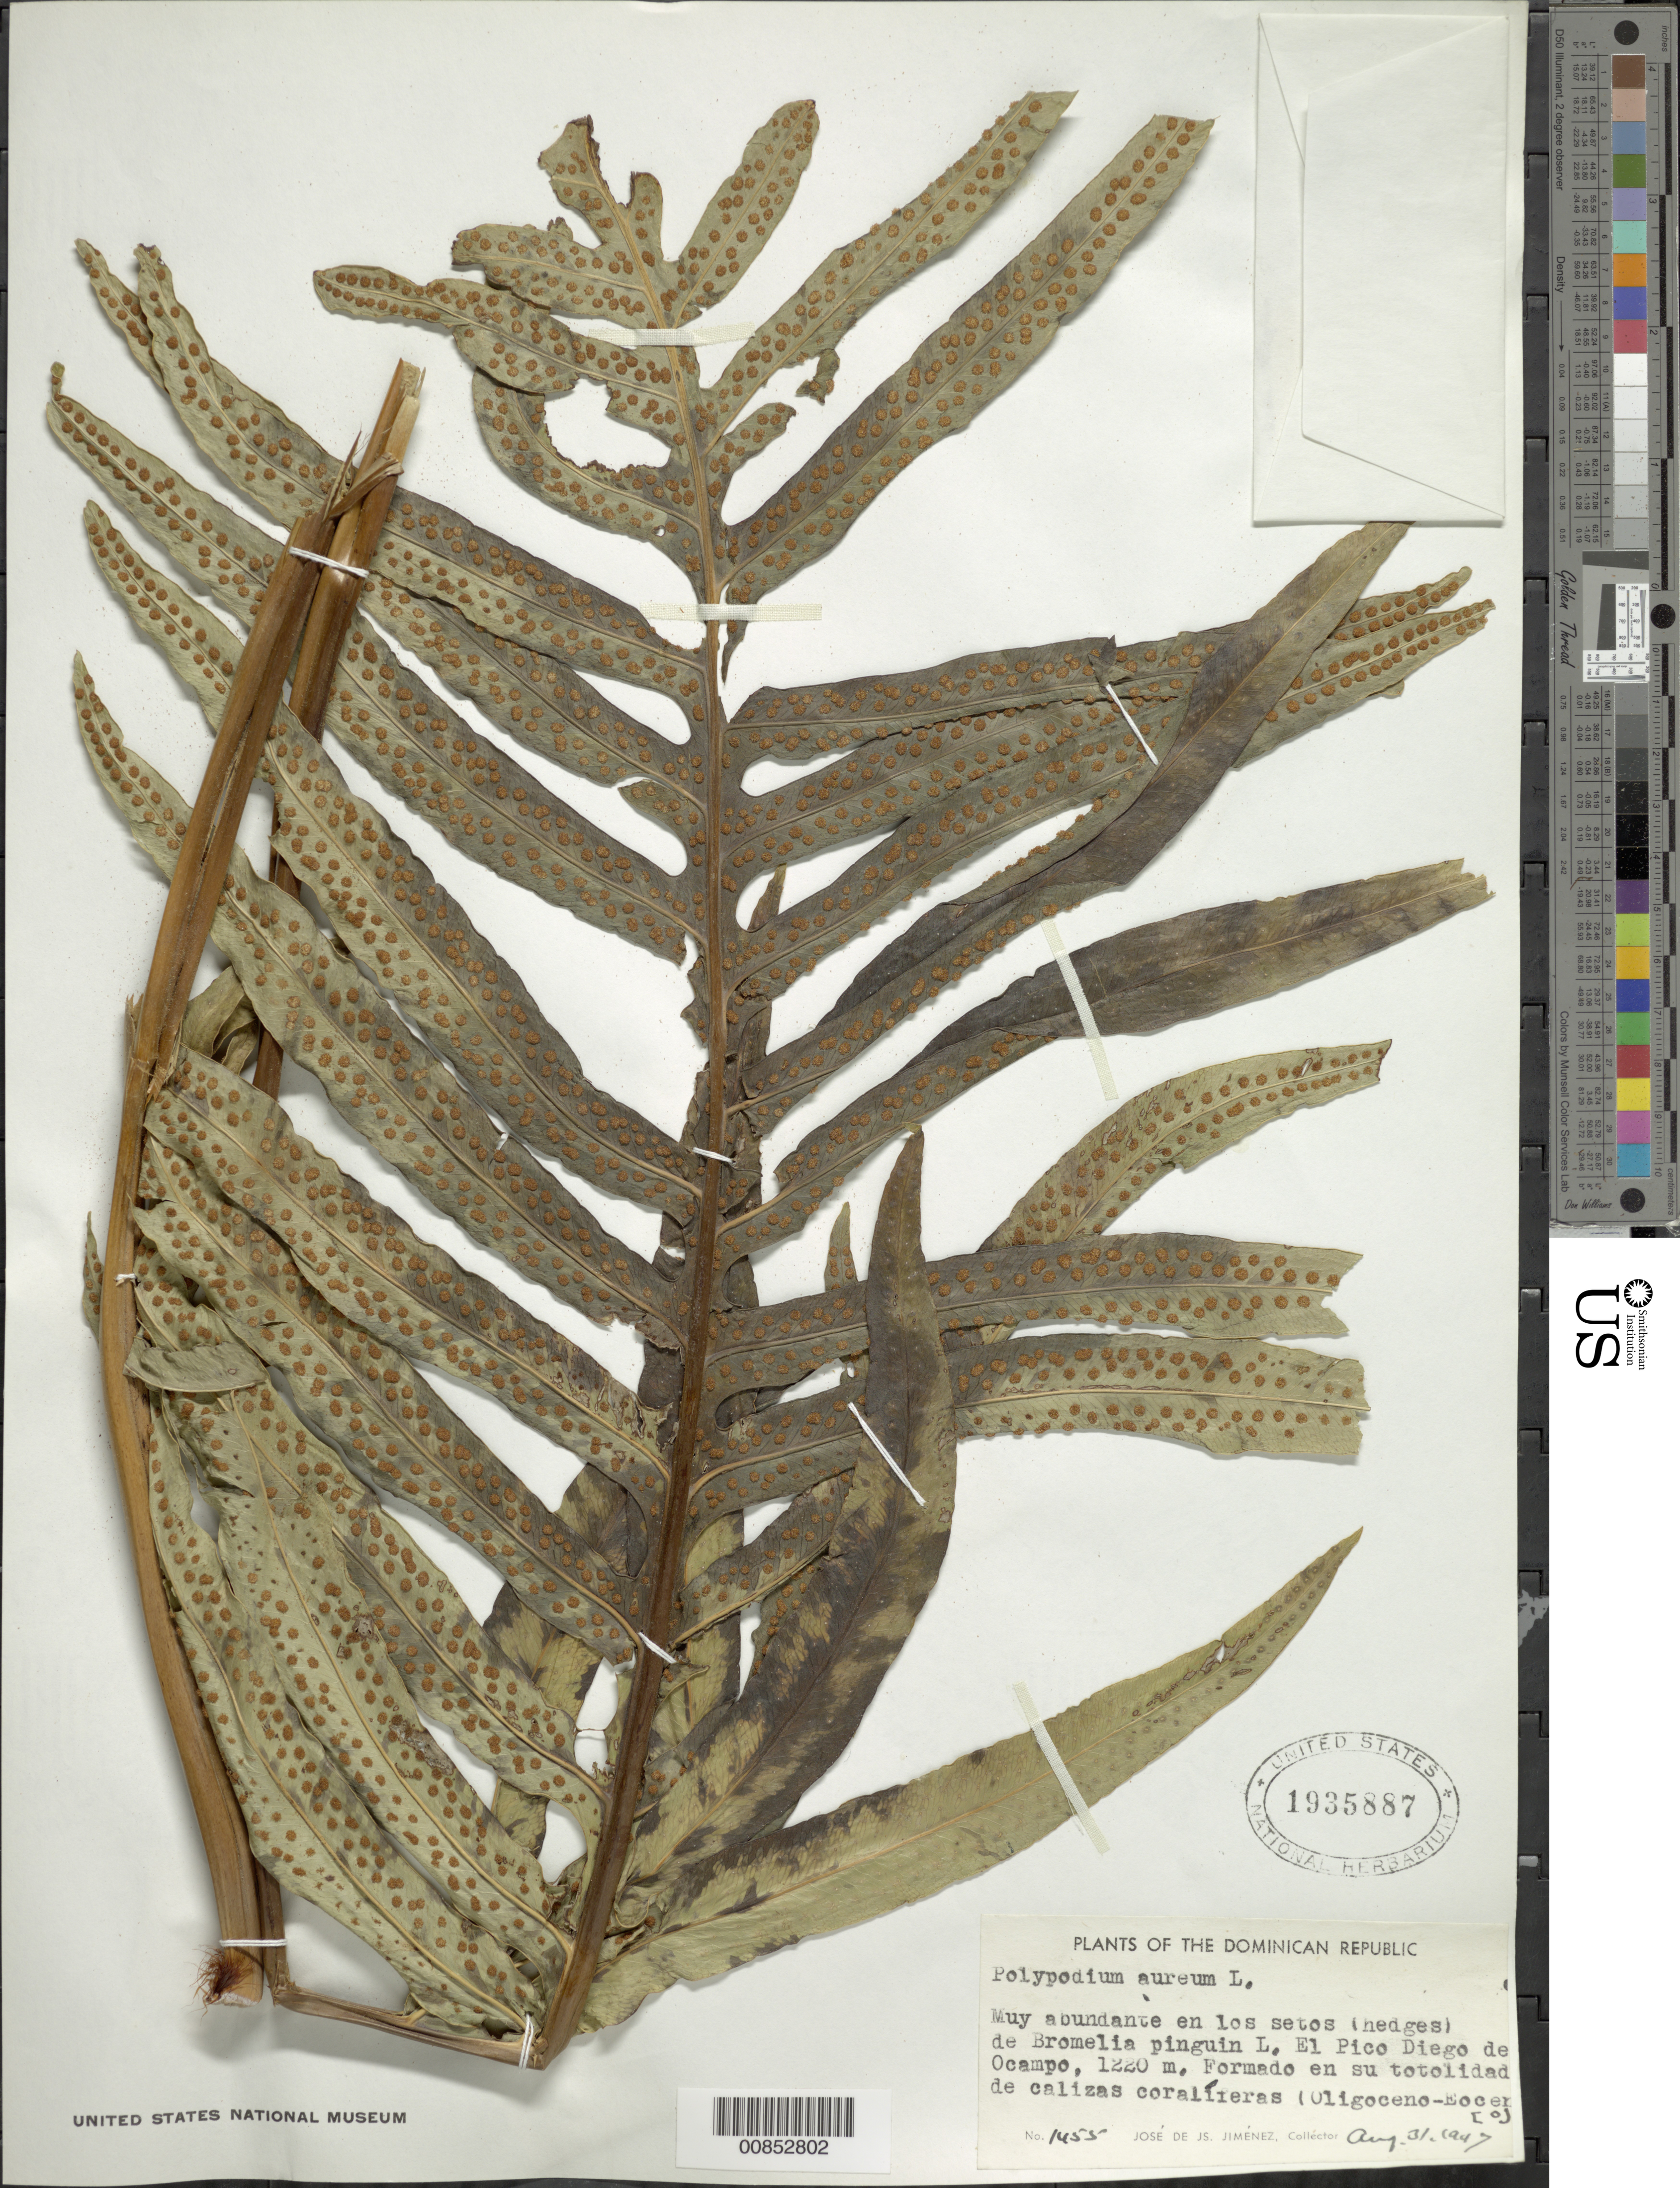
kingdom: Plantae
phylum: Tracheophyta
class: Polypodiopsida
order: Polypodiales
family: Polypodiaceae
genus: Phlebodium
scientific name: Phlebodium aureum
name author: (L.) J. Sm.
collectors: J. J. Jiménez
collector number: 1455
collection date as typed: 31 Aug 1947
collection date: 1947-08-31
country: Dominican Republic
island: Hispaniola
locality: El Pico Diego de Ocampo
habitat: Los setos (hedges) de Bromelia pinguin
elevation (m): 1220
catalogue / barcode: US 1935887